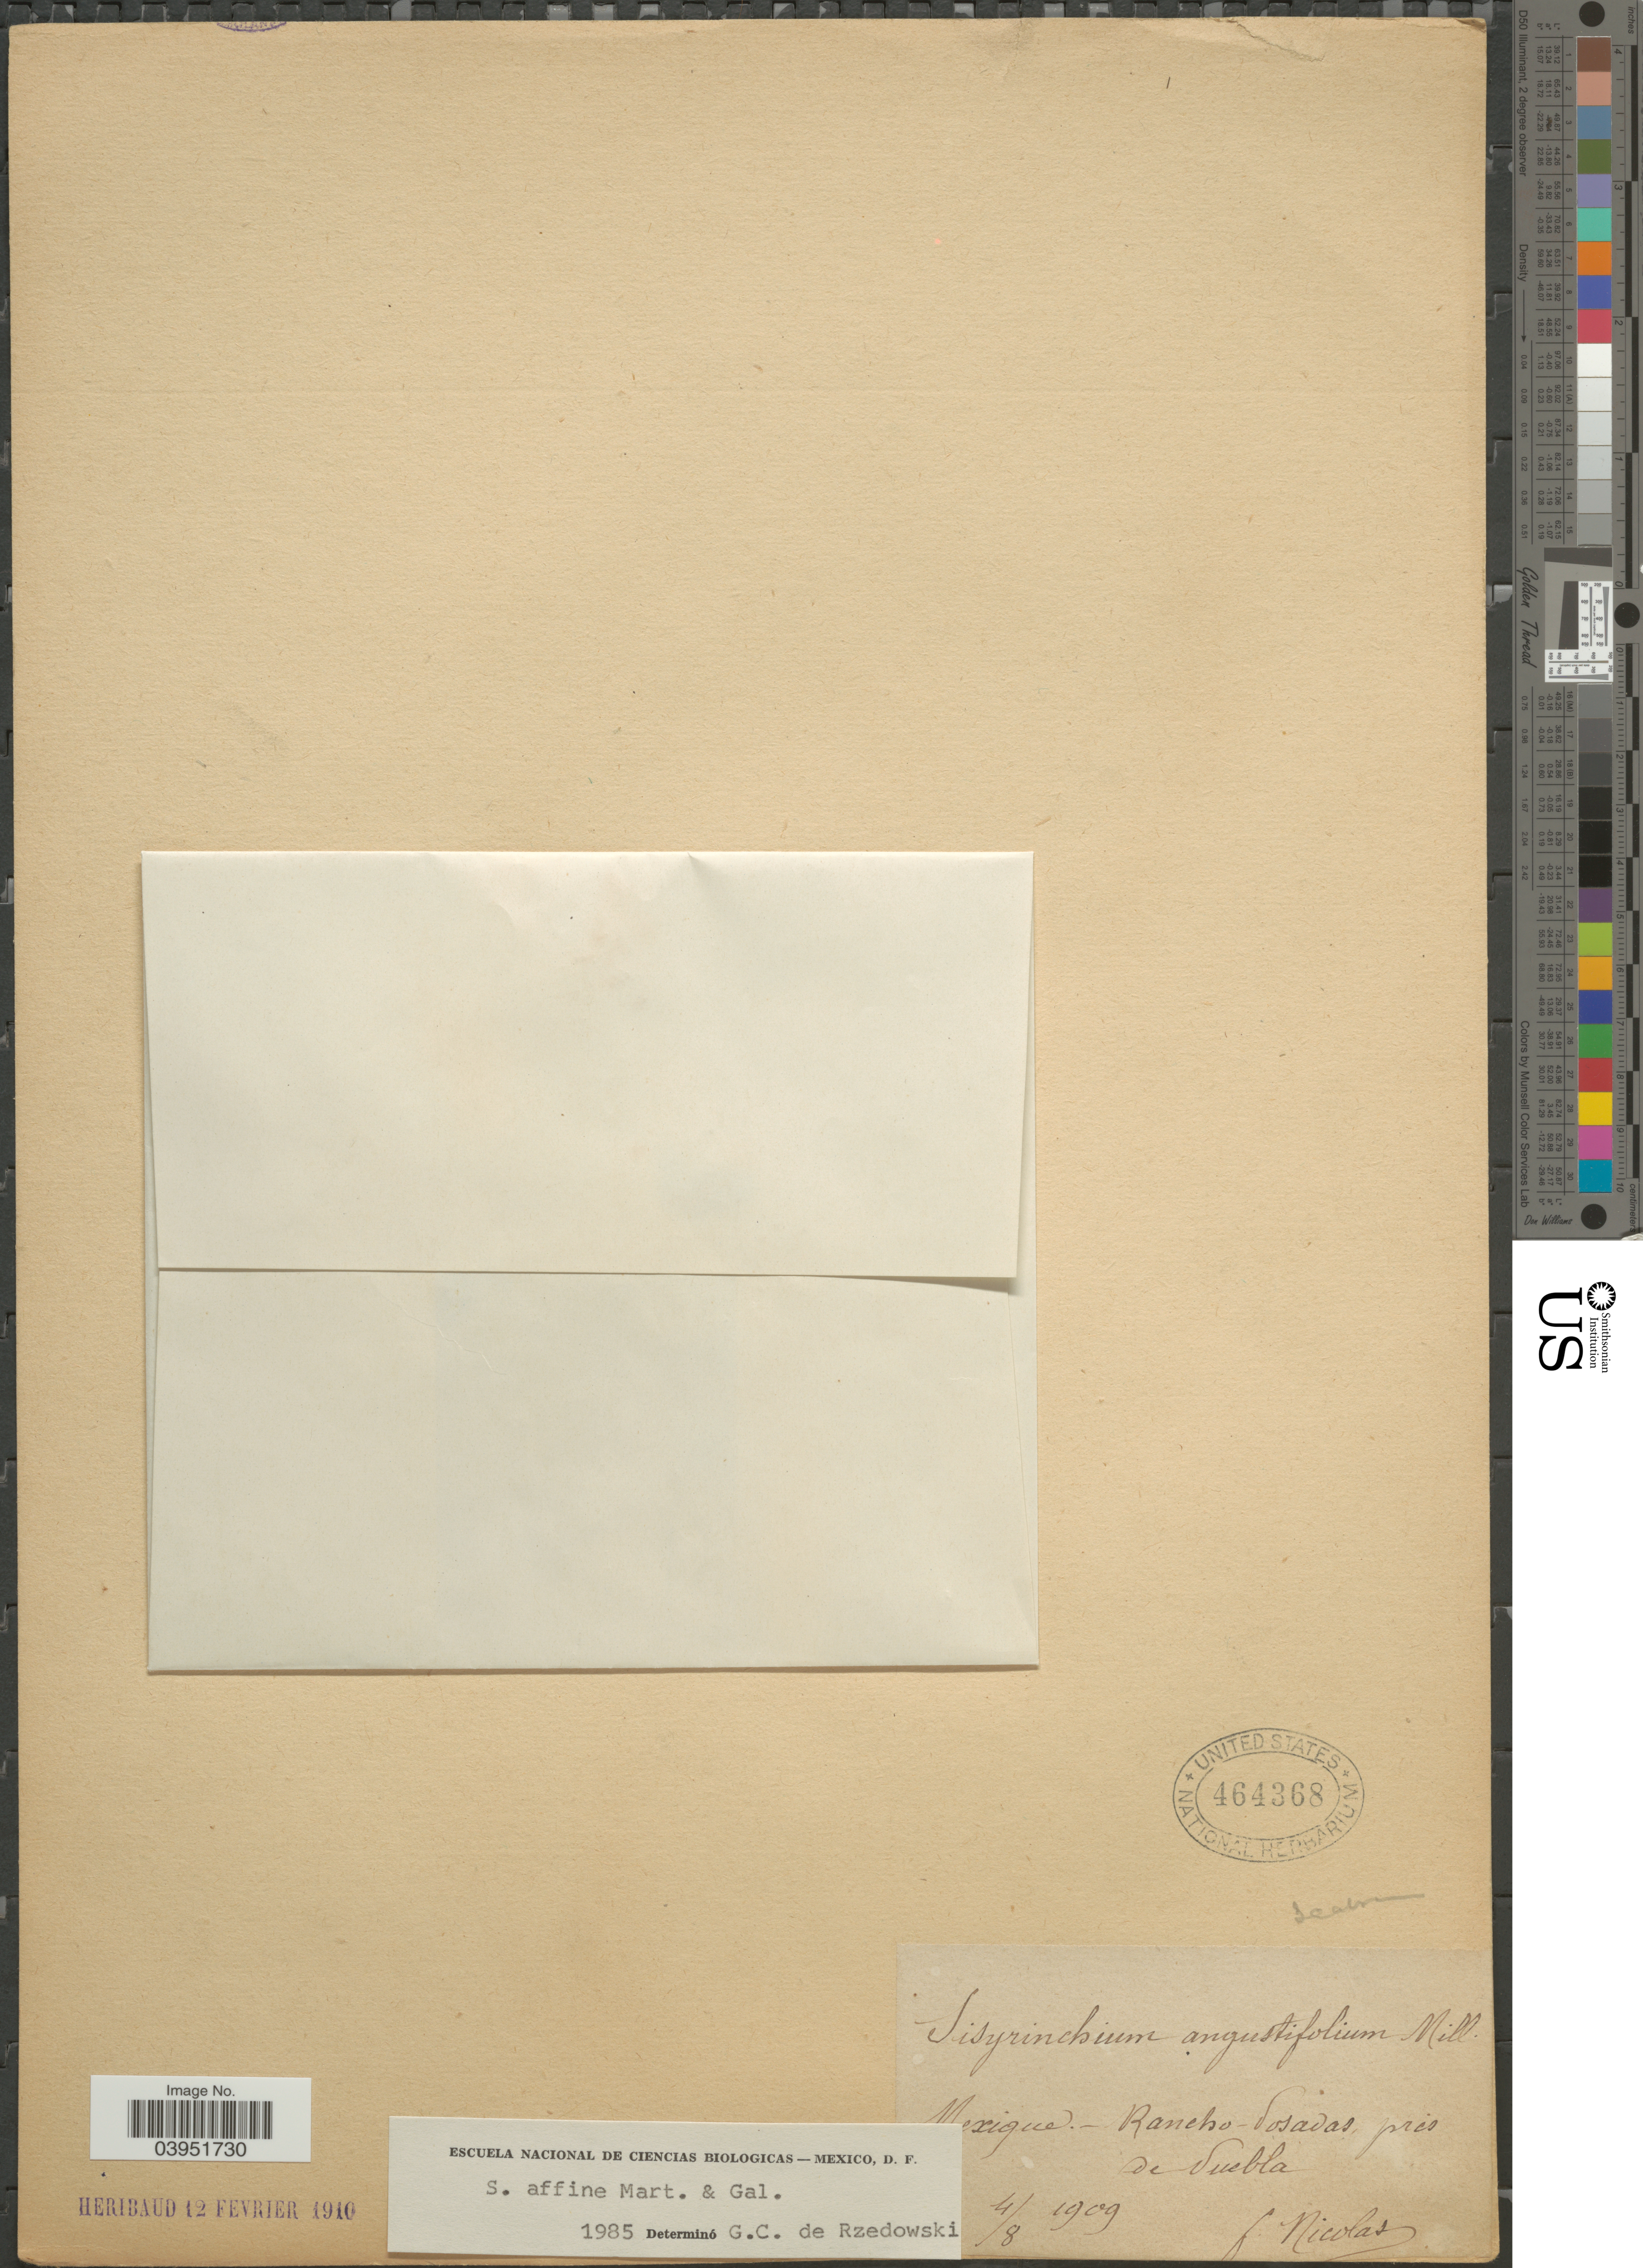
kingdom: Plantae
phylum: Tracheophyta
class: Liliopsida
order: Asparagales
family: Iridaceae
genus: Sisyrinchium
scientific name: Sisyrinchium affine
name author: M. Martens & Galeotti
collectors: F. Nicolas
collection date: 1909-08-04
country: Mexico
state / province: Puebla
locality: Rancho-Posadas pres de Puebla.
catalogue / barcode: US 464368